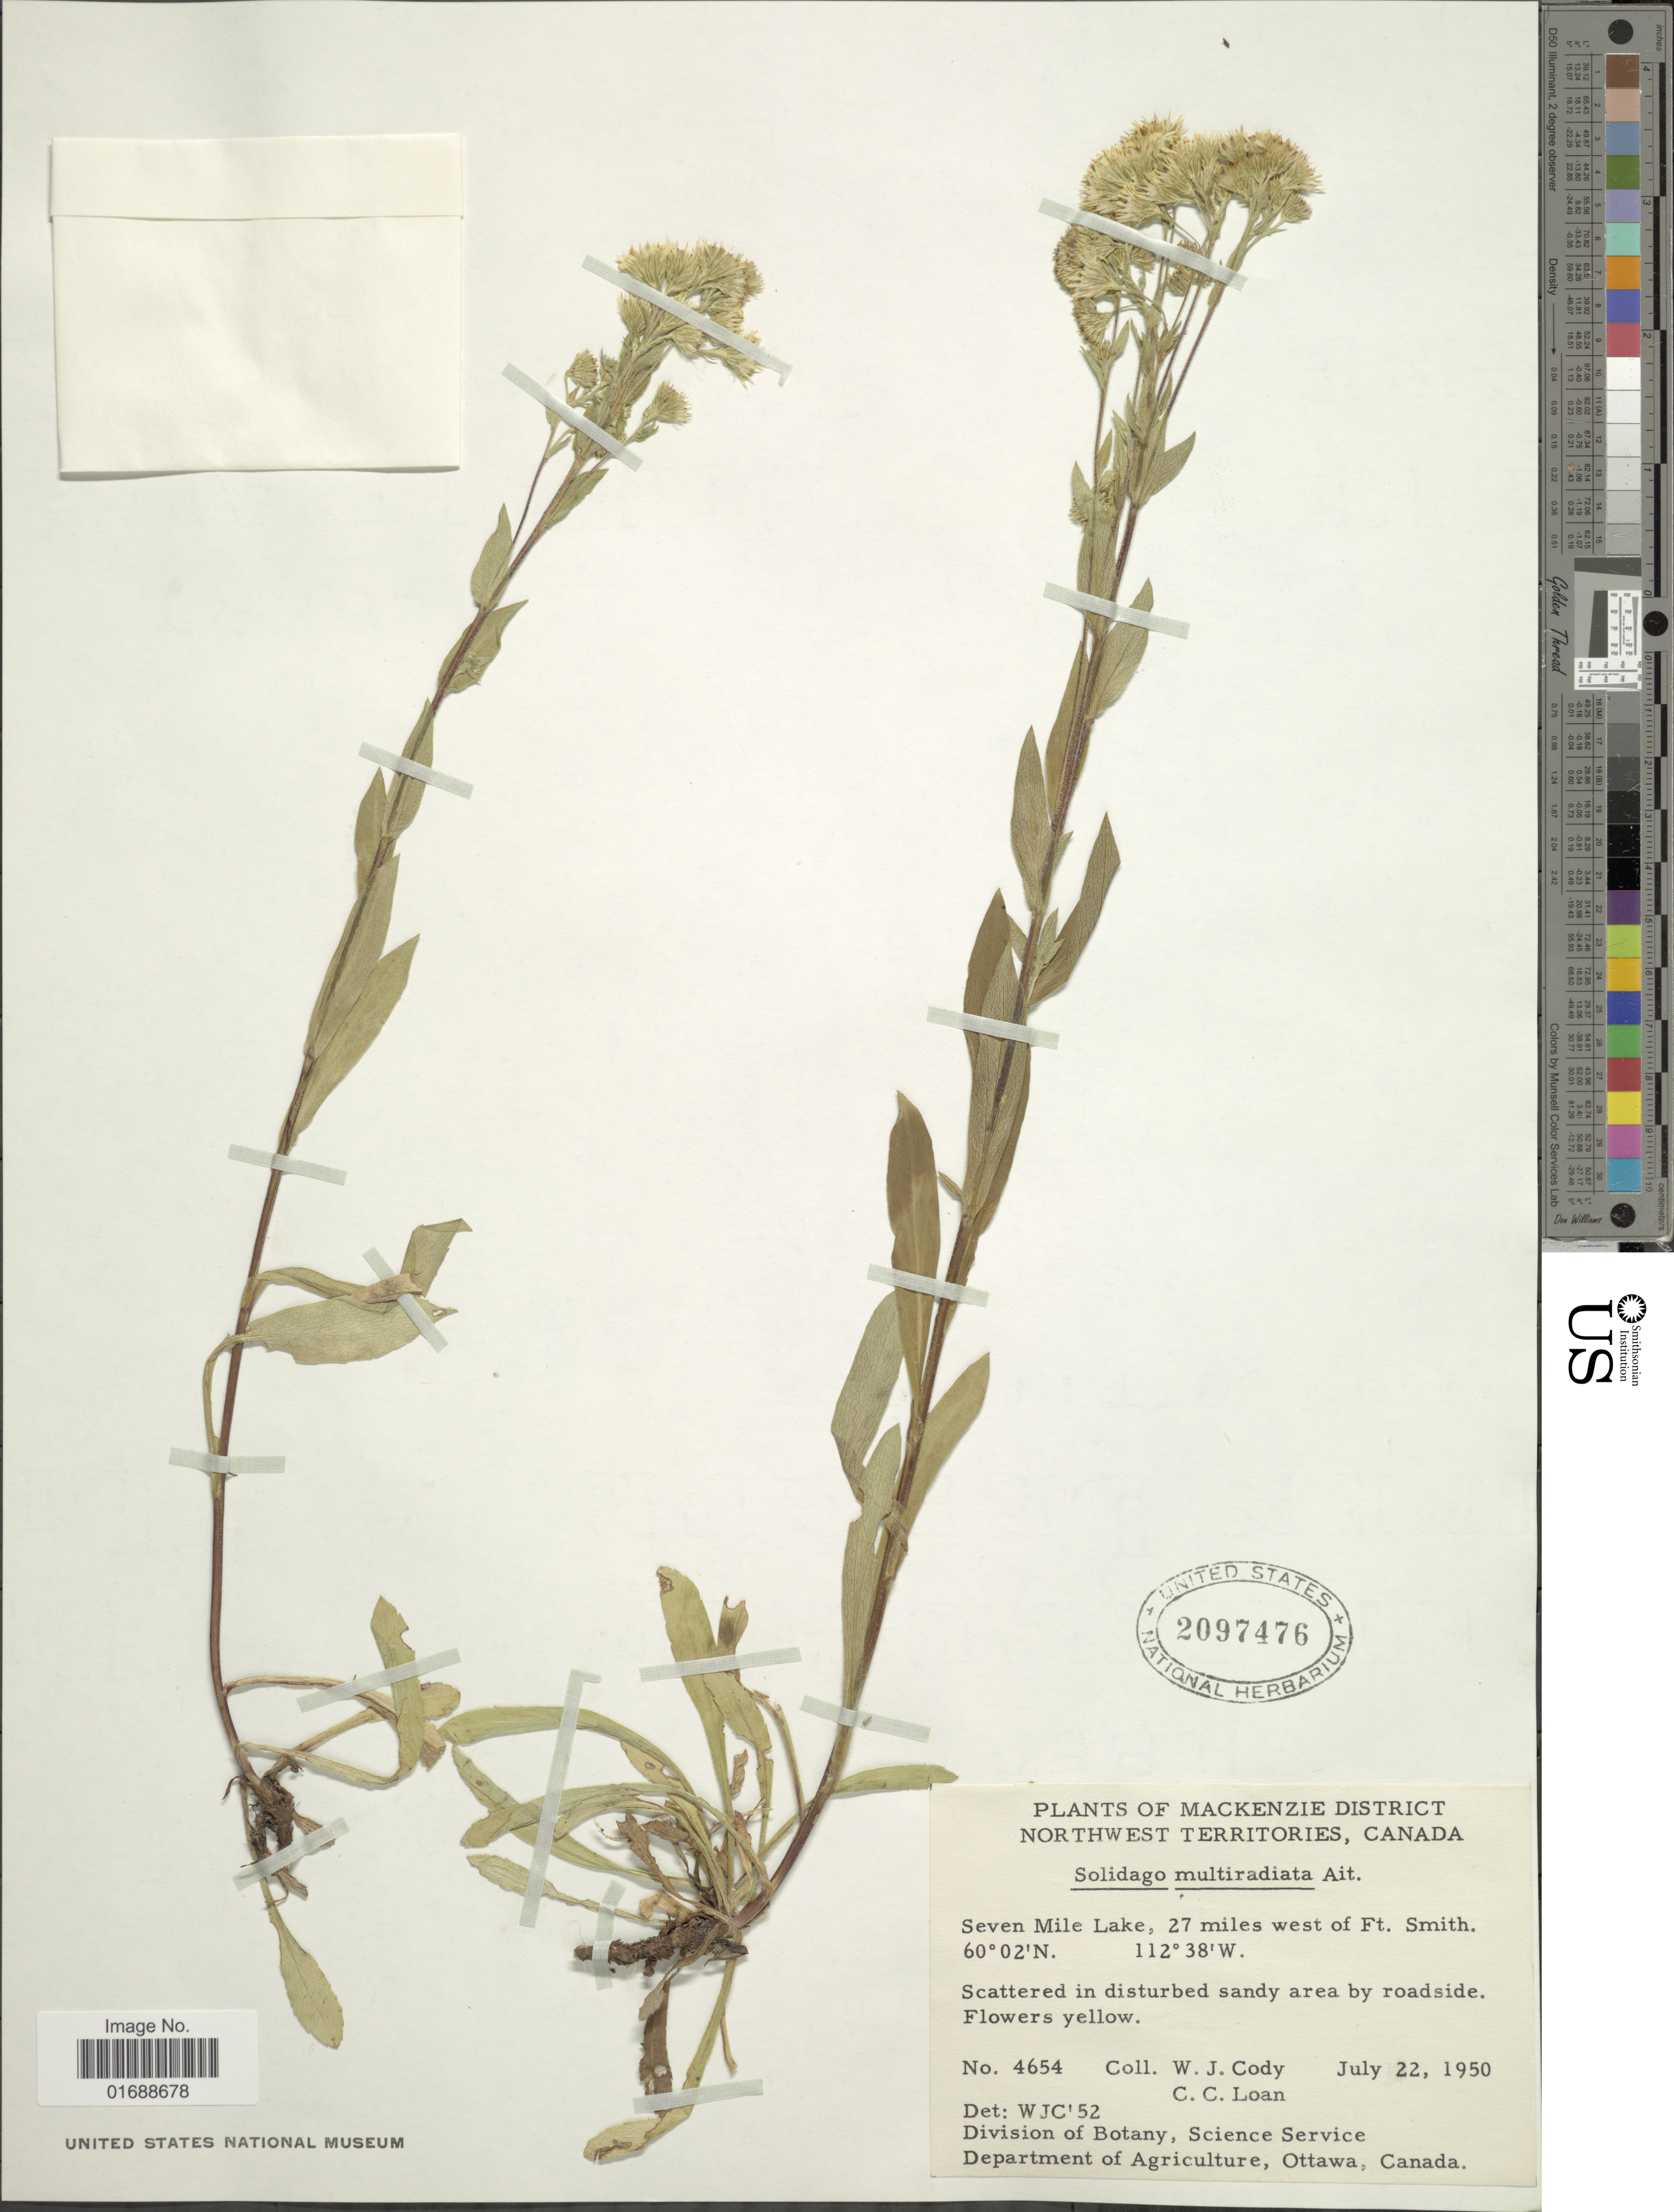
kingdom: Plantae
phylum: Tracheophyta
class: Magnoliopsida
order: Asterales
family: Asteraceae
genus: Solidago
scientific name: Solidago multiradiata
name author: Aiton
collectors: W. Cody & C. Loan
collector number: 4654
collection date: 1950-07-22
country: Canada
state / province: Northwest Territories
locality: Mackenzie District, Seven Mile Lake, 27 milesw west of Ft. Smith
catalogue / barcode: US 2097476